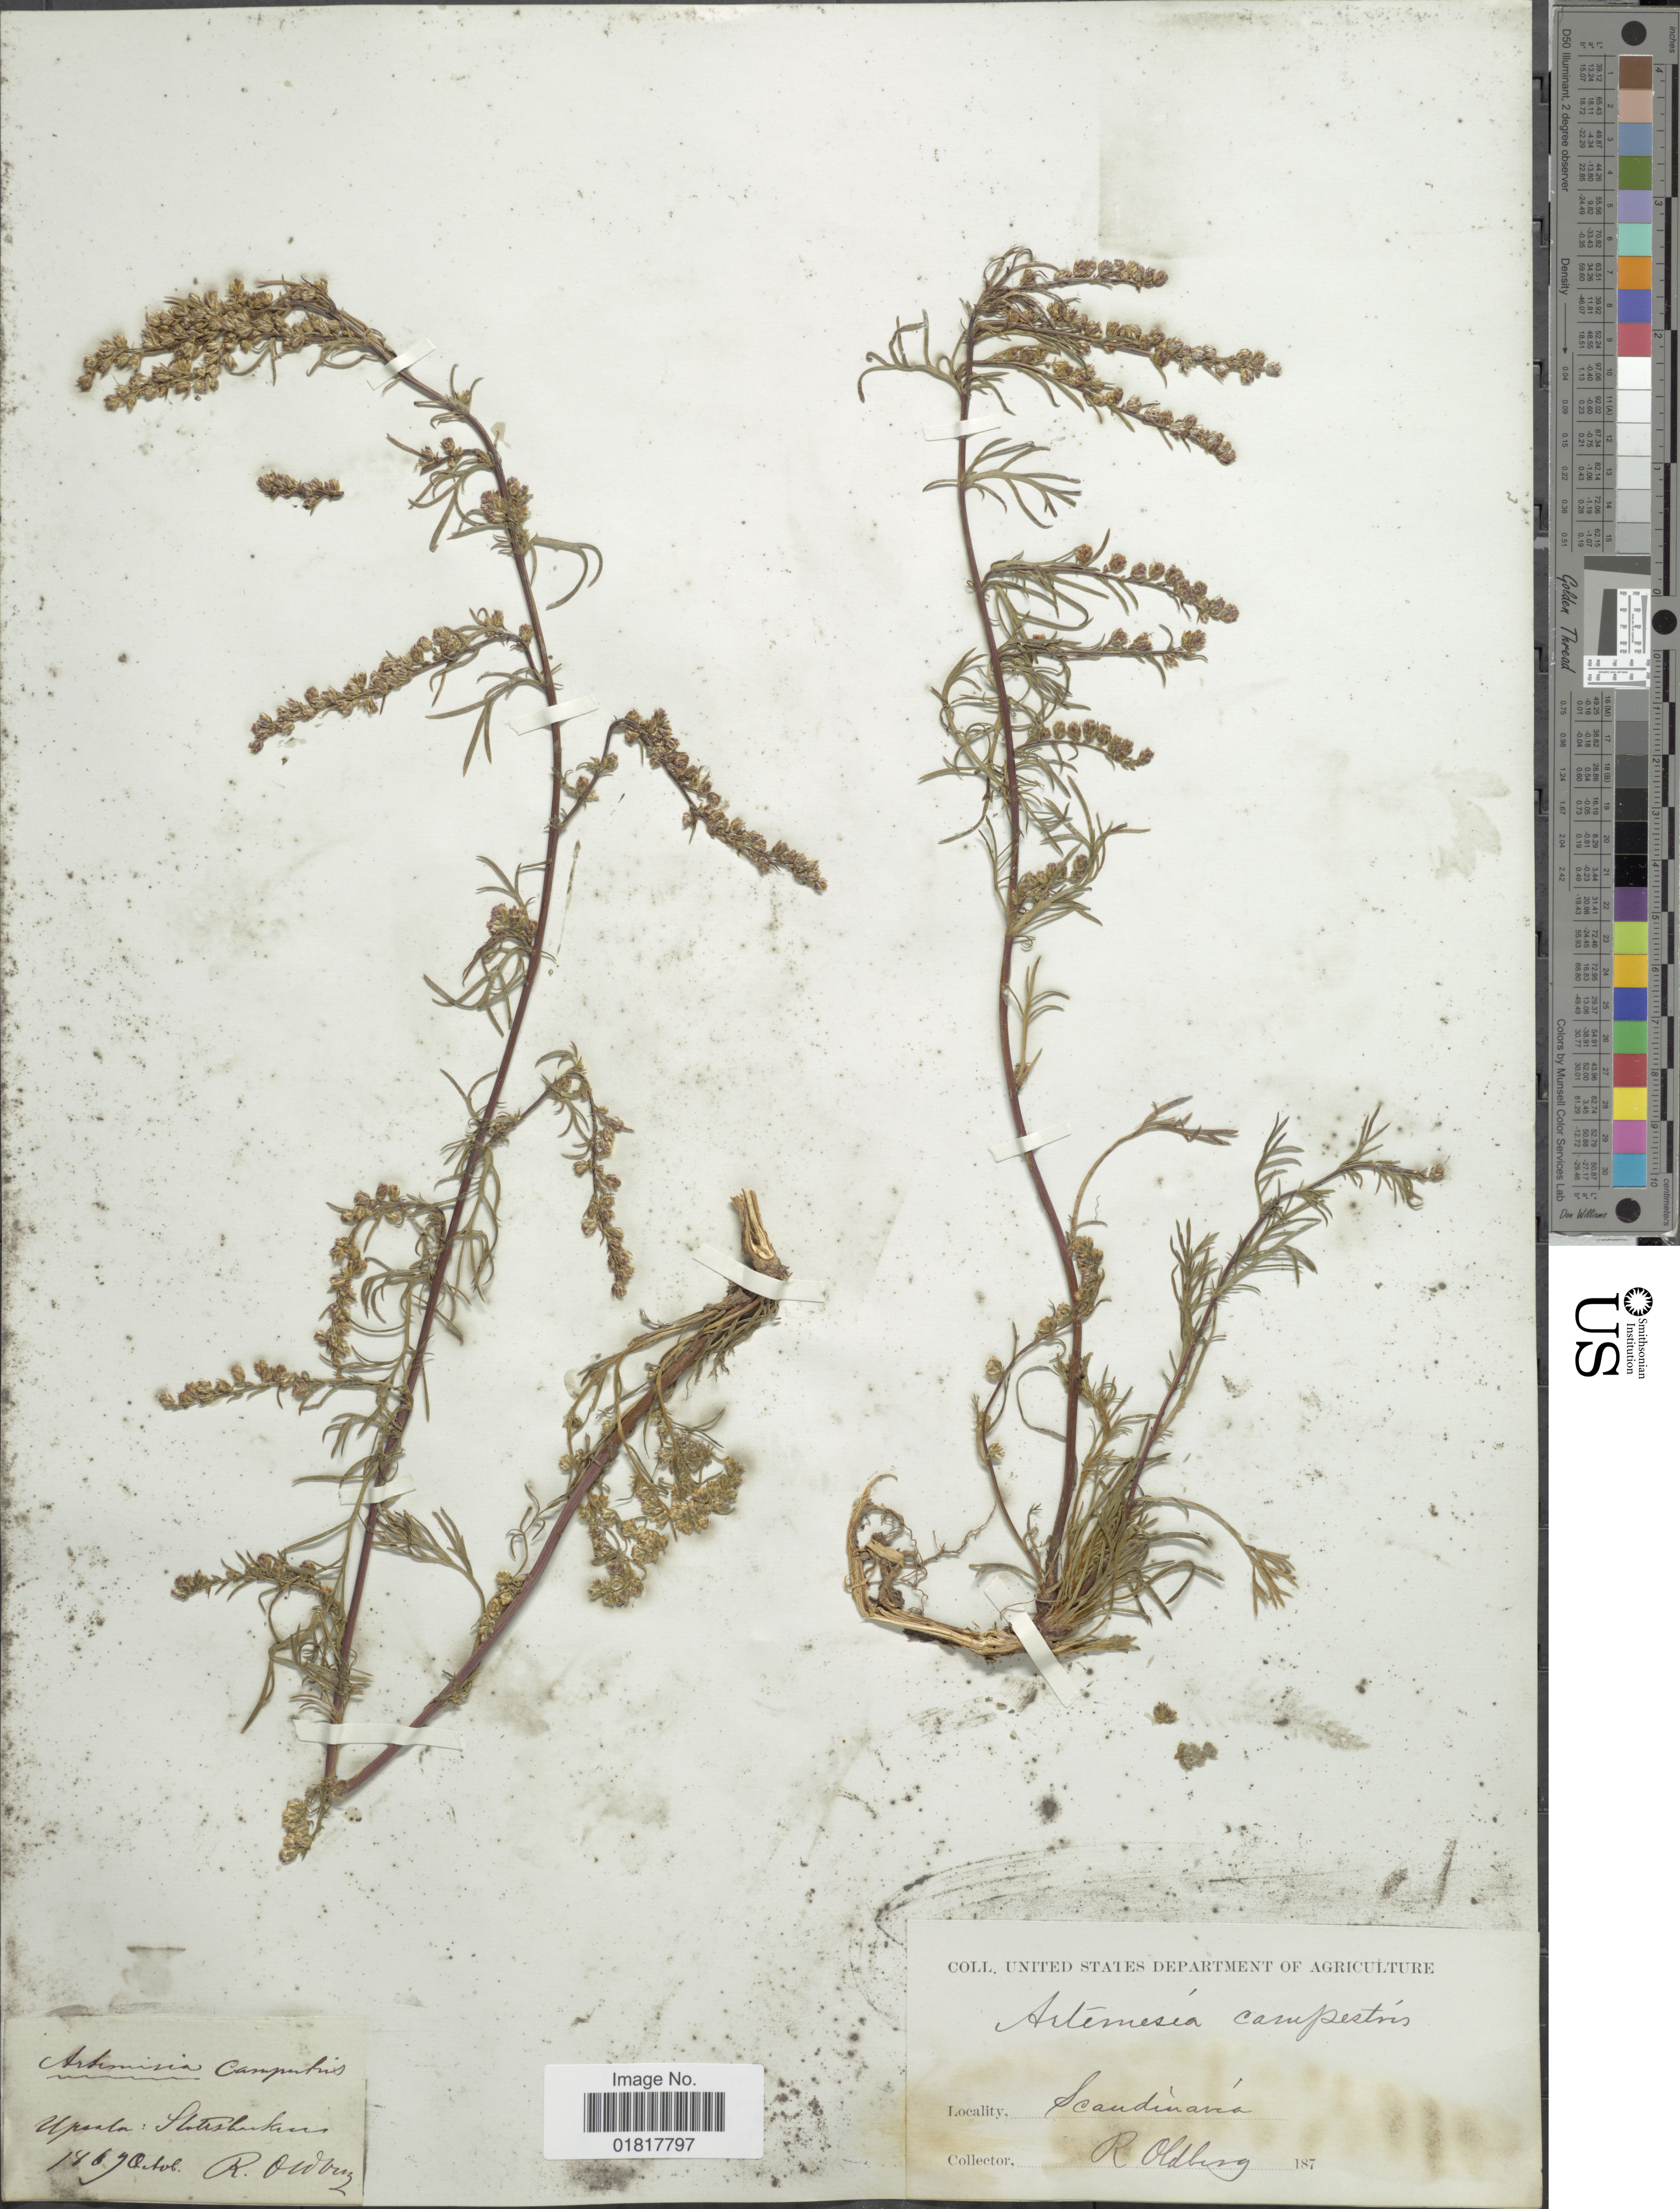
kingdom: Plantae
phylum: Tracheophyta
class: Magnoliopsida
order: Asterales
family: Asteraceae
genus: Artemisia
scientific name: Artemisia campestris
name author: L.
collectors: R. Oldberg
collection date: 1867-10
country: Sweden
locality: Scandinavia, Upsala: [illegible text]